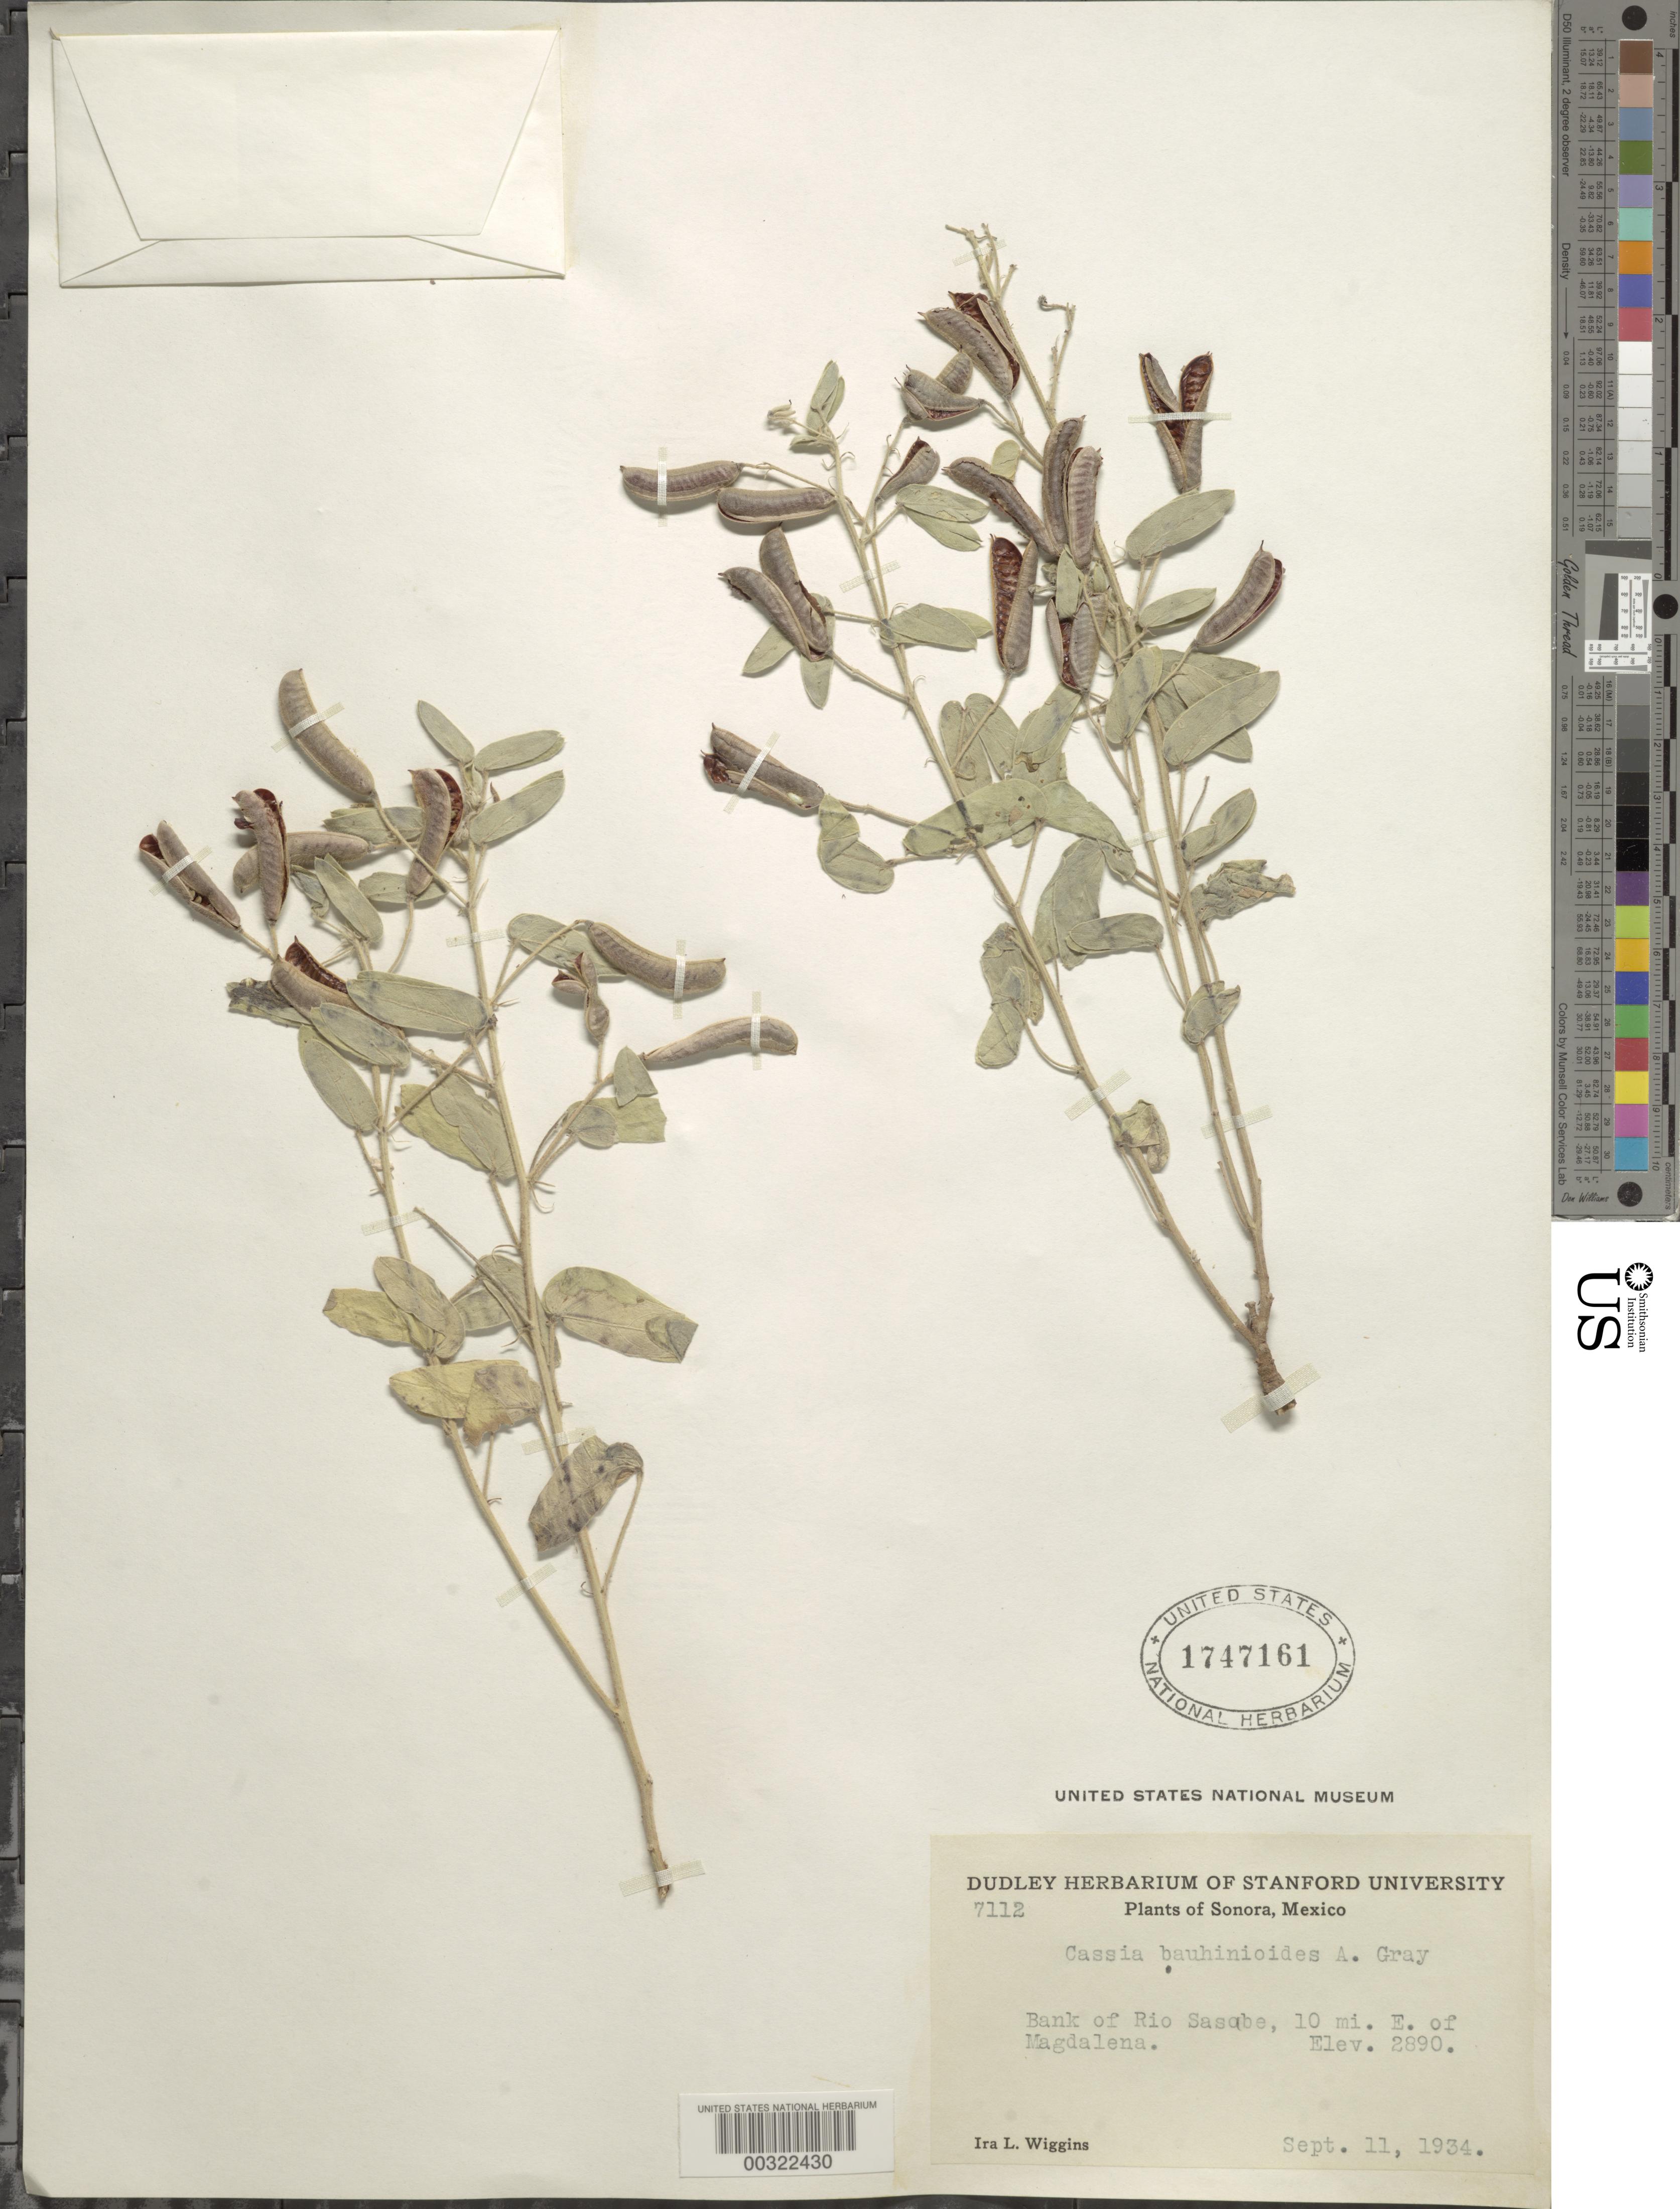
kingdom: Plantae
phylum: Tracheophyta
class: Magnoliopsida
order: Fabales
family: Fabaceae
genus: Senna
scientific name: Senna bauhinioides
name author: (A. Gray) H.S. Irwin & Barneby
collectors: I. L. Wiggins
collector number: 7112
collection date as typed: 11 Sep 1934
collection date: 1934-09-11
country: Mexico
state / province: Sonora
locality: Rio sasabe, 10 mi E of Magdalena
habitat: River bank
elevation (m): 2890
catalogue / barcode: US 1747161